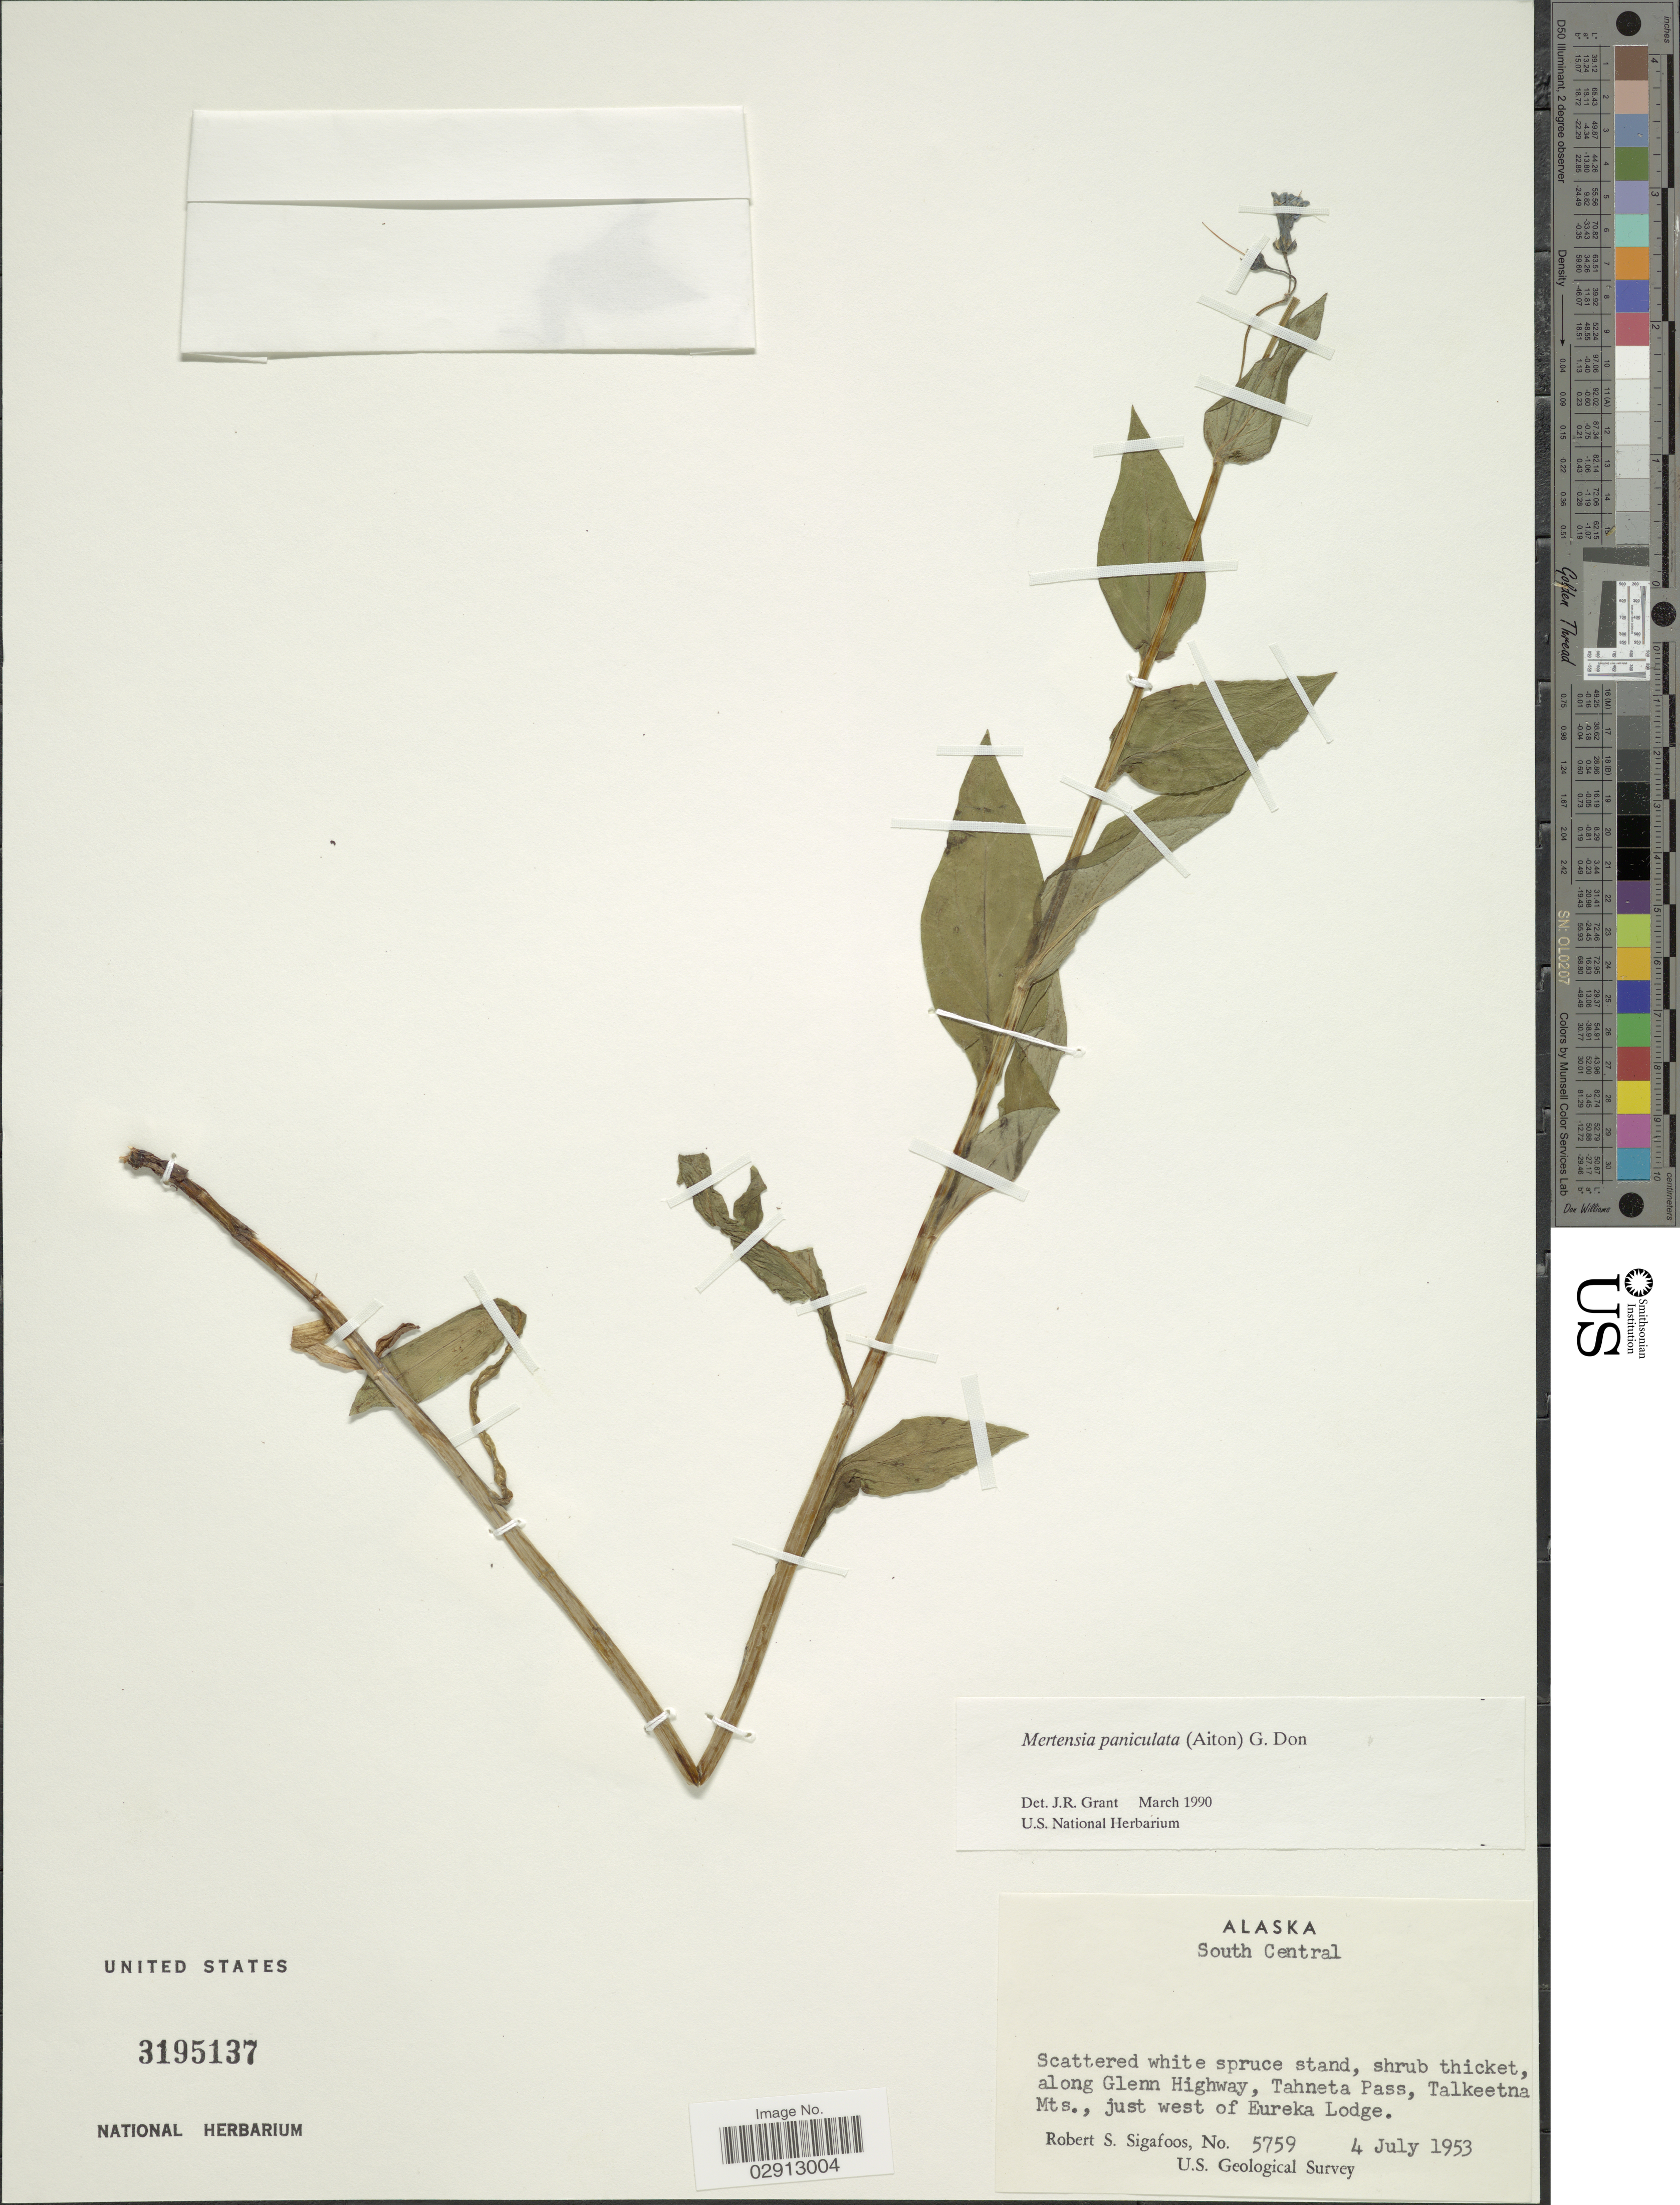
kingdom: Plantae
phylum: Tracheophyta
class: Magnoliopsida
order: Boraginales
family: Boraginaceae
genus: Mertensia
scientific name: Mertensia paniculata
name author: (Aiton) G. Don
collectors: R. Sigafoos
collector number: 5759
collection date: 1953-07-04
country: United States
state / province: Alaska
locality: South Central. Along Glenn Highway, Tahneta Pass, Talkeetna Mts., just west of Eureka Lodge.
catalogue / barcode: US 3195137